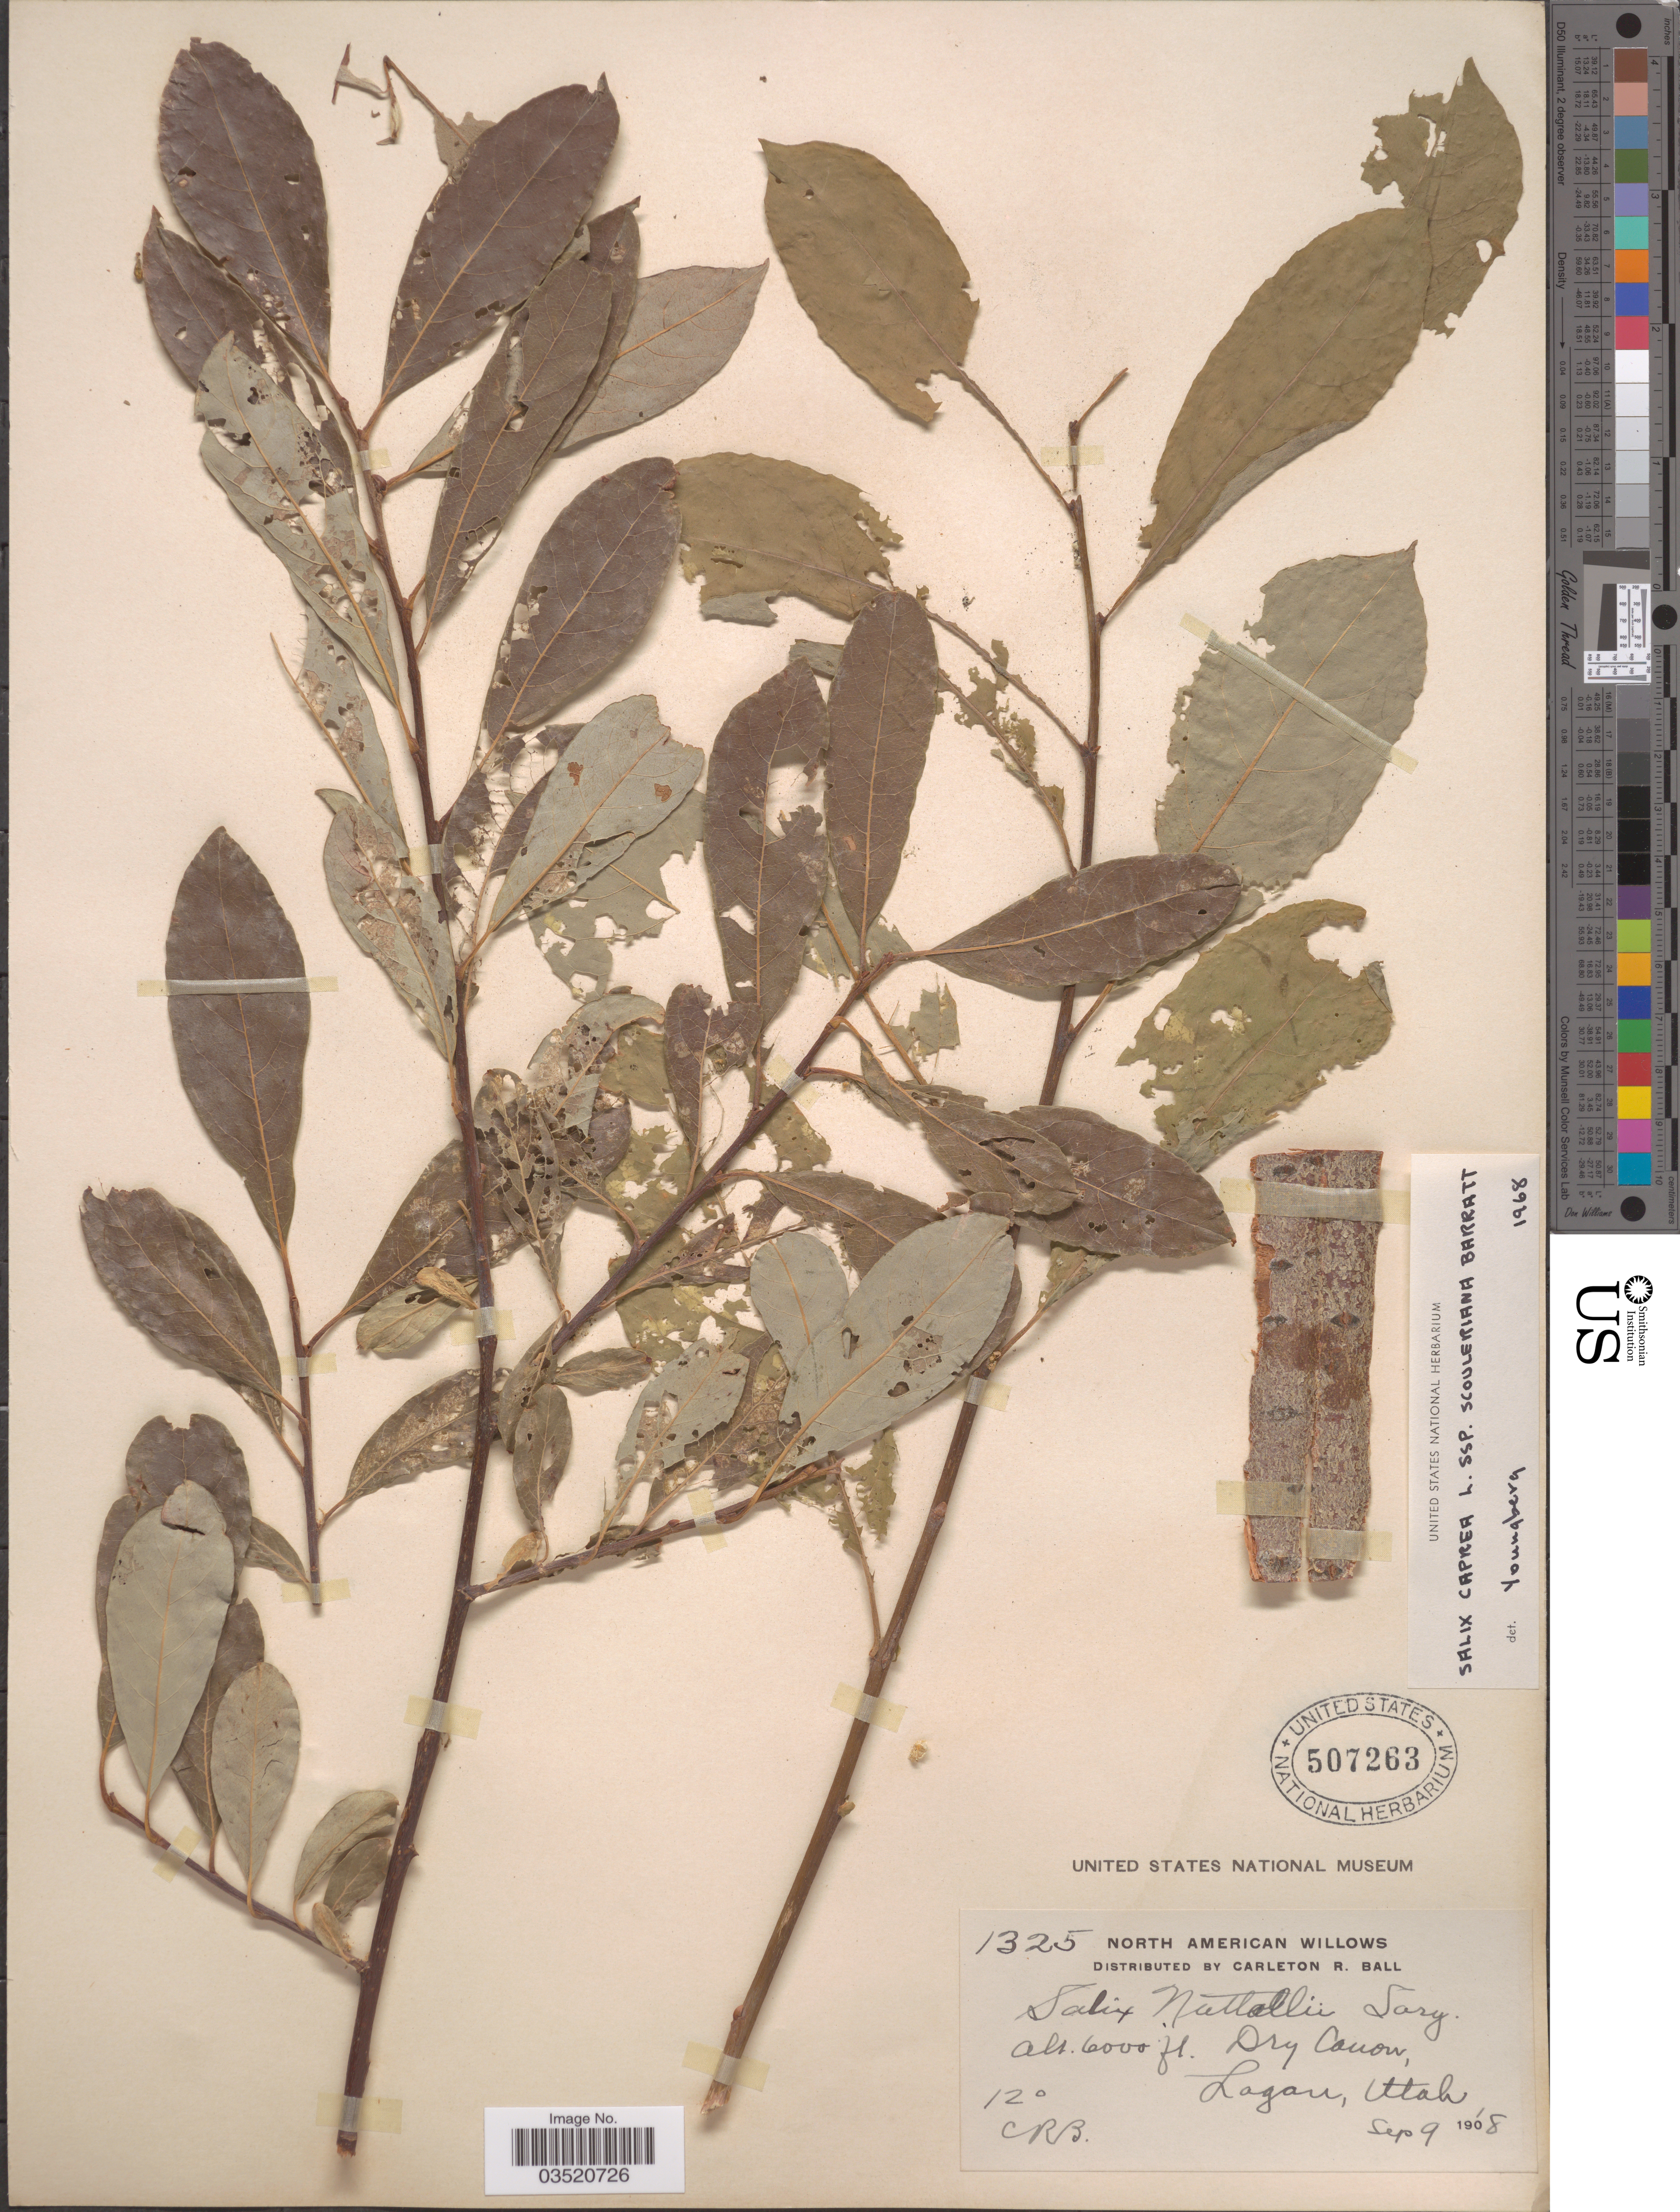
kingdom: Plantae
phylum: Tracheophyta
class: Magnoliopsida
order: Malpighiales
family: Salicaceae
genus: Salix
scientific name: Salix scouleriana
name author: Barratt ex Hook.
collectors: C. R. Ball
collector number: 1325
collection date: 1908-09-09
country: United States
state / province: Utah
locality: Dry Canon, Logan.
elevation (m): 1829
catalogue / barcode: US 507263